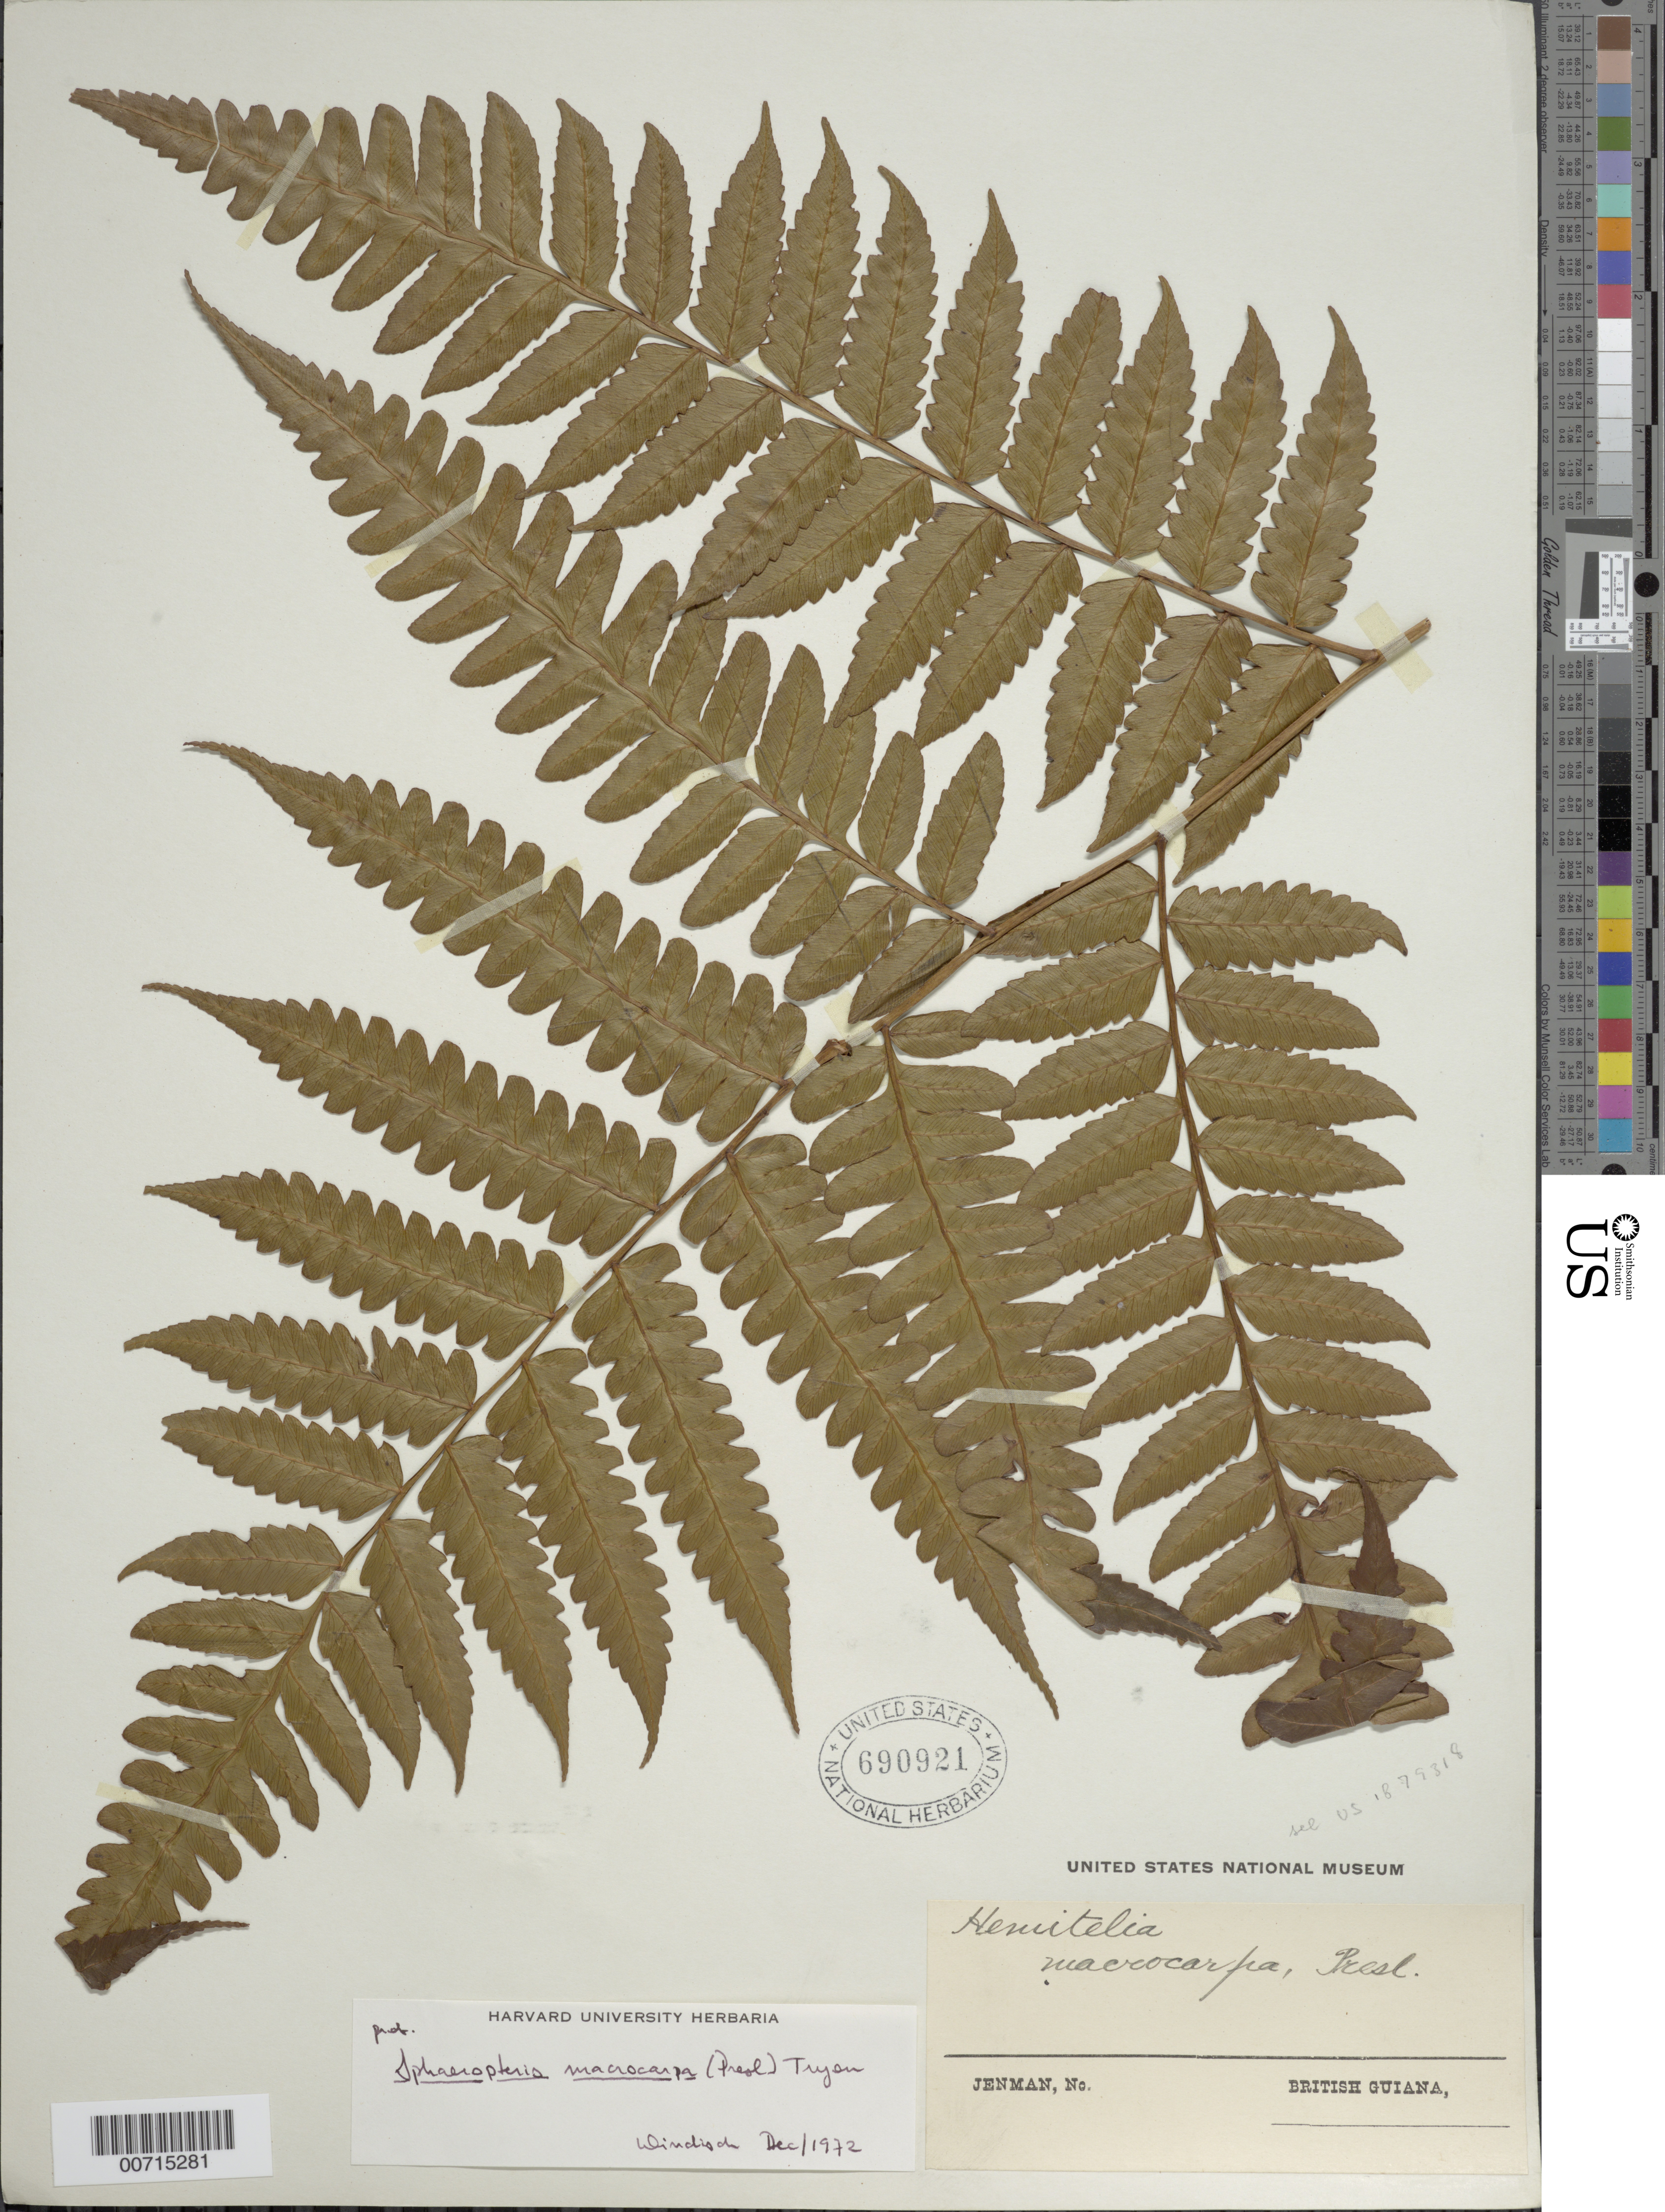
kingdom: Plantae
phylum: Tracheophyta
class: Polypodiopsida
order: Cyatheales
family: Cyatheaceae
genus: Cyathea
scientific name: Cyathea macrocarpa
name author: (C. Presl) Domin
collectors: G. S. Jenman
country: Guyana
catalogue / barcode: US 690921